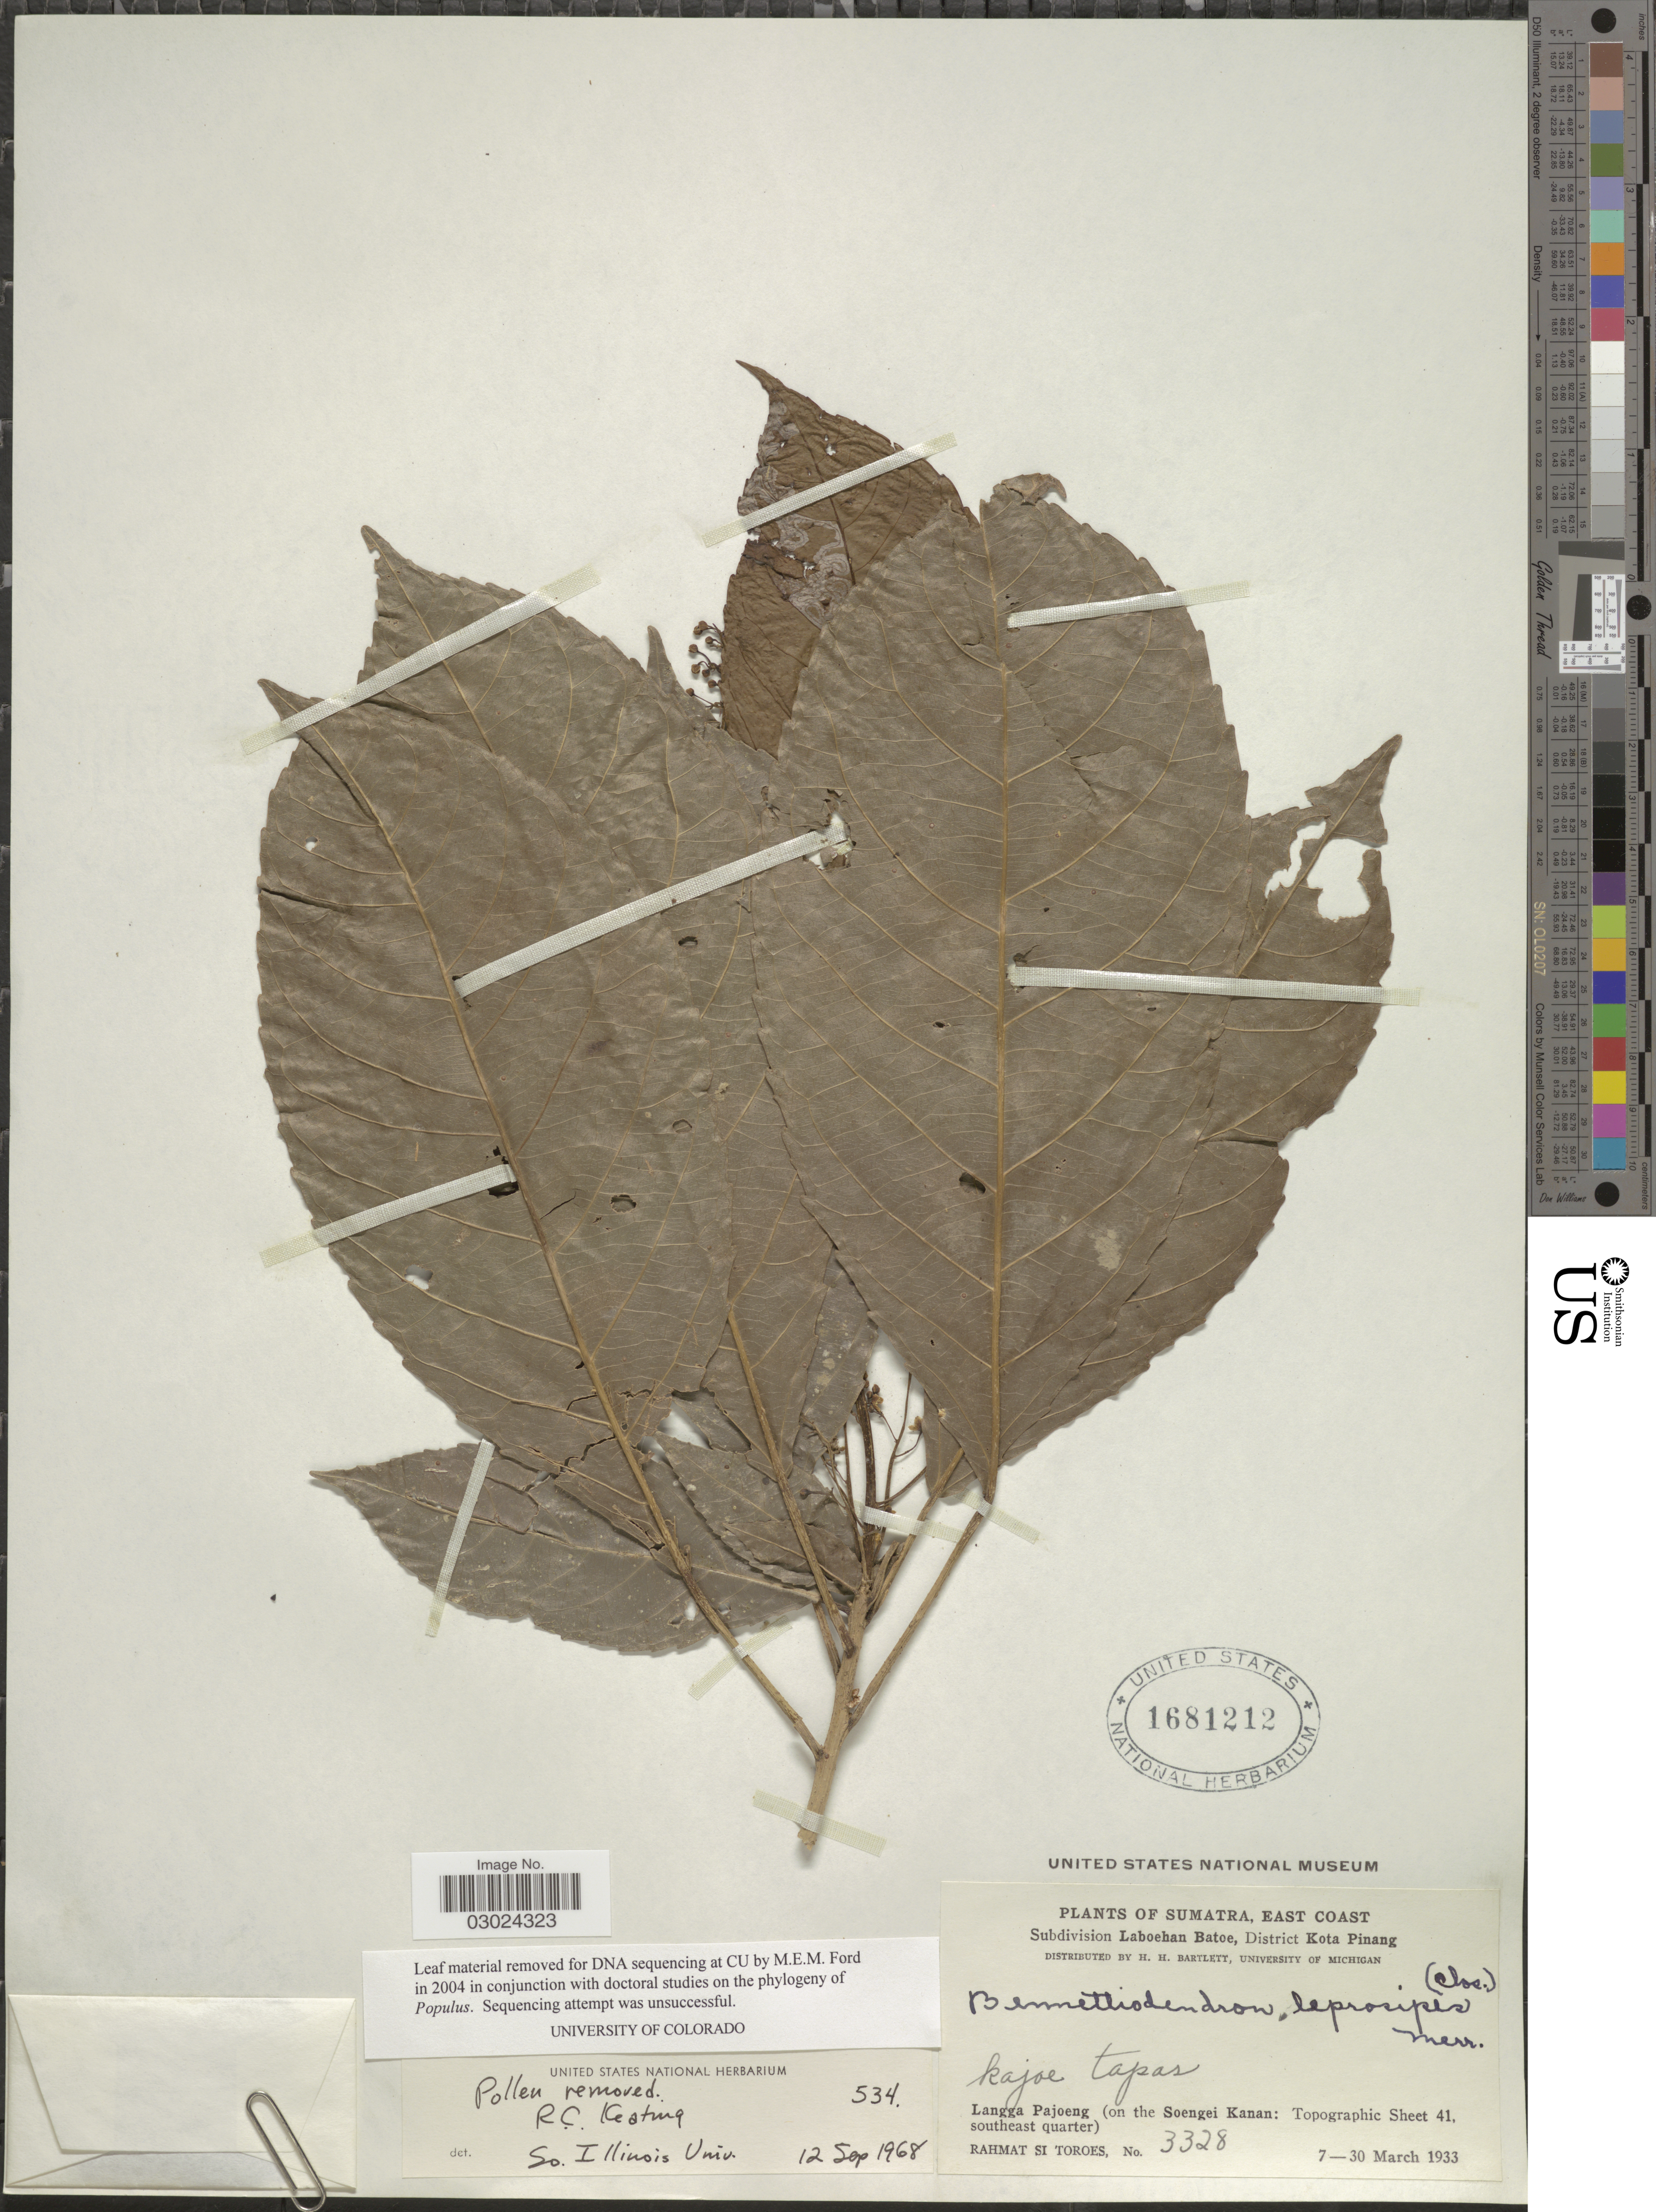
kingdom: Plantae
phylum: Tracheophyta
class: Magnoliopsida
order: Malpighiales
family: Salicaceae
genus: Bennettiodendron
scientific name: Bennettiodendron leprosipes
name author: (Clos) Merr.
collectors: Rahmat Si Boeea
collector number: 3328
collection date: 1933-03-07/1933-03-30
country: Indonesia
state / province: Sumatra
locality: Sumatra, East Coast. Subdivision Laboehan Batoe, District Kota Pinang. Langga Pajoeng (on the Soengei Kanan: Topographic Sheet 41, southeast quarter).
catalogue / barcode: US 1681212